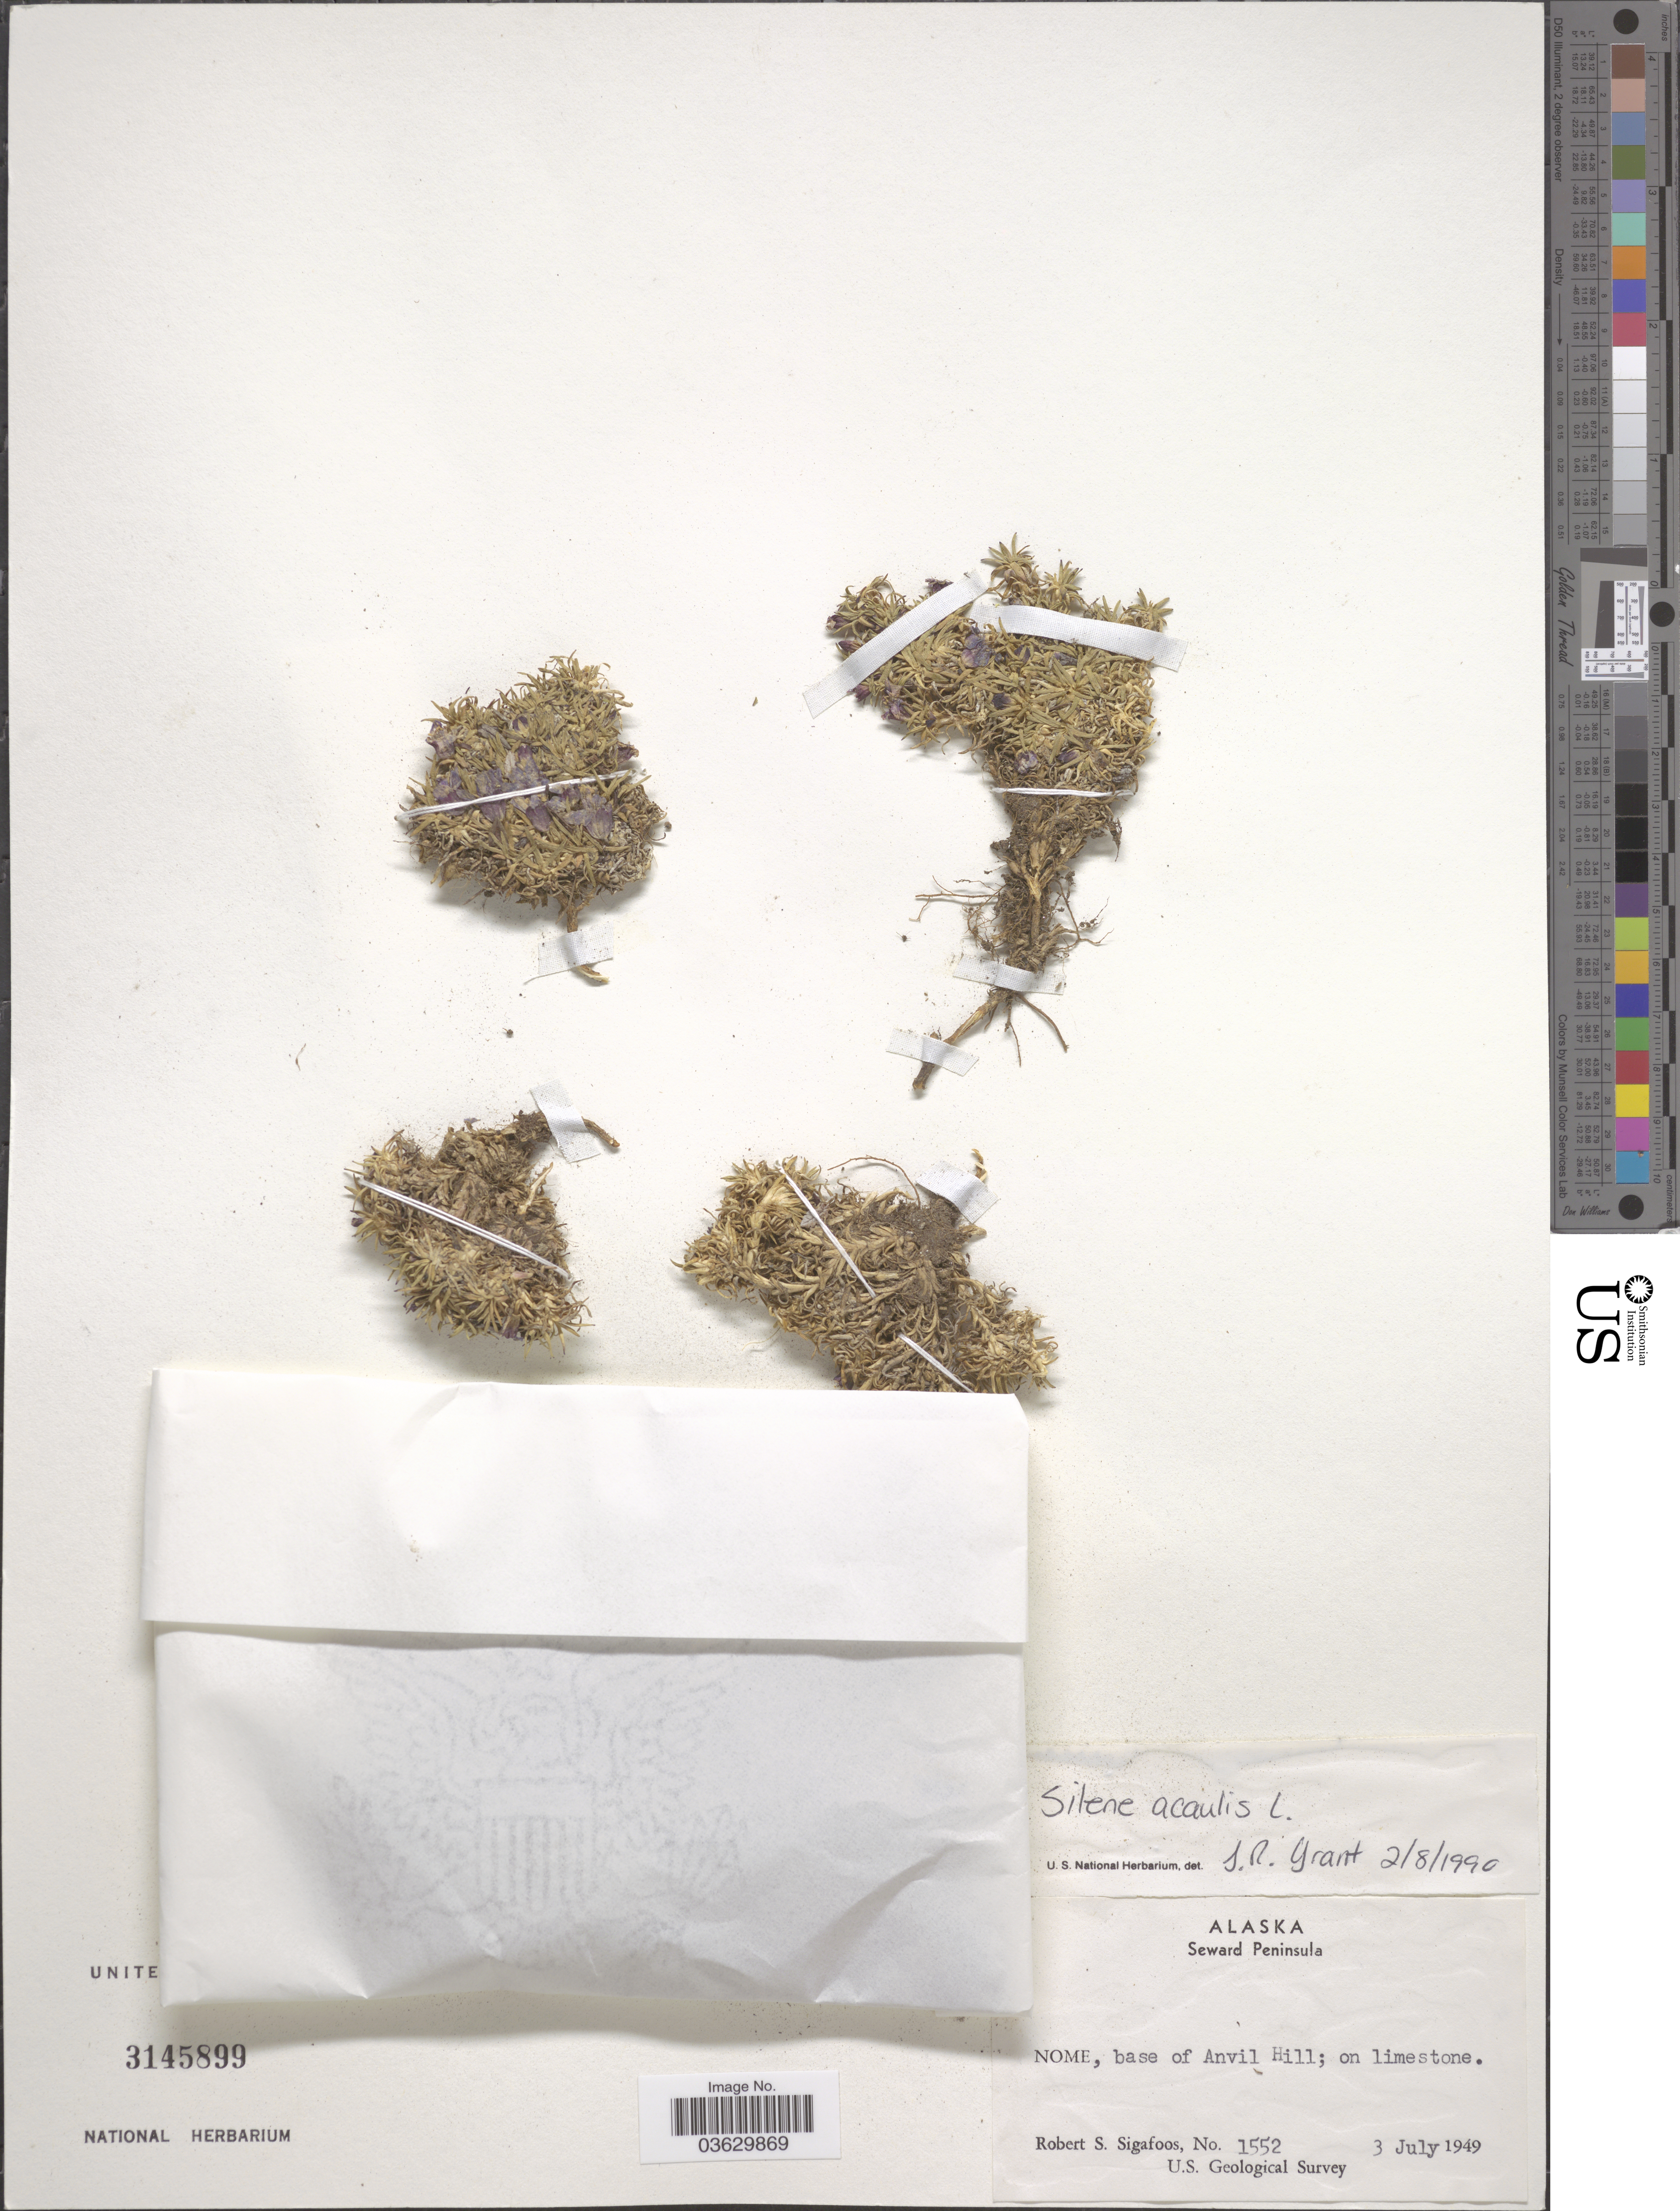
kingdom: Plantae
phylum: Tracheophyta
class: Magnoliopsida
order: Caryophyllales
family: Caryophyllaceae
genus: Silene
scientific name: Silene acaulis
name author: (L.) Jacq.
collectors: R. Sigafoos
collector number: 1552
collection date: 1949-07-03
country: United States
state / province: Alaska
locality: Seward Peninsula. Nome, base of Anvil Hill.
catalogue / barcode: US 3145899